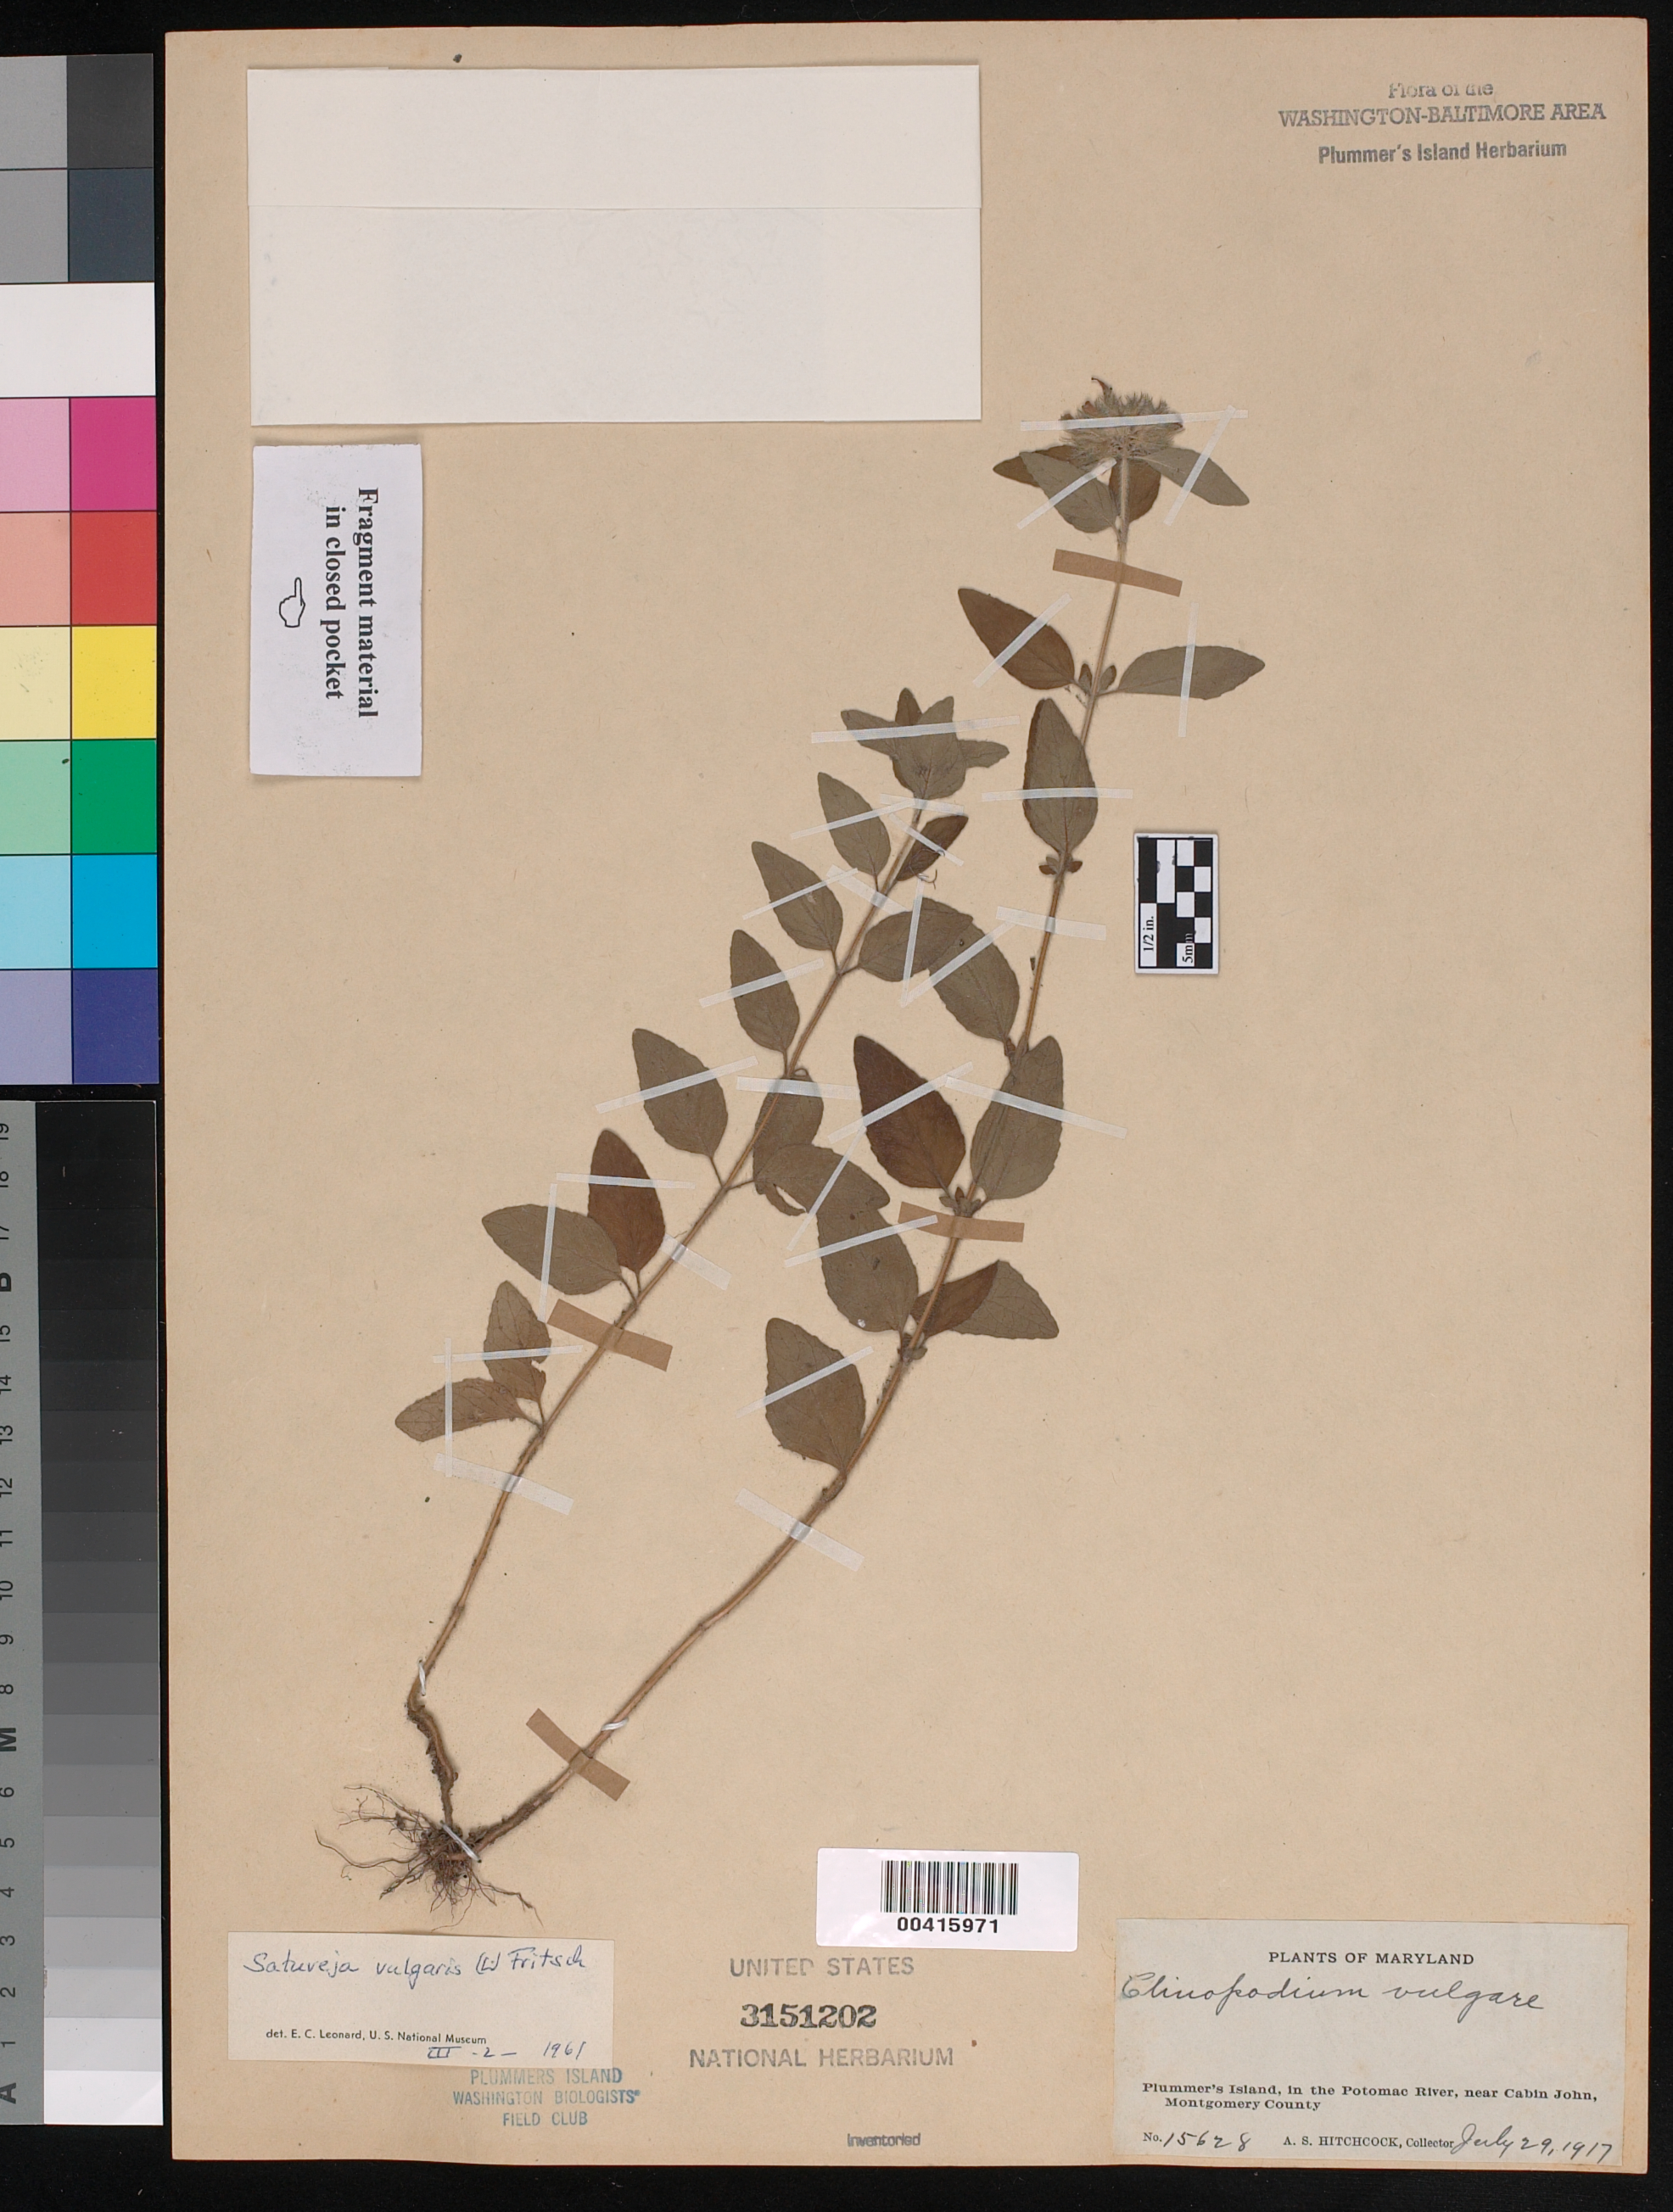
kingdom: Plantae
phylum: Tracheophyta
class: Magnoliopsida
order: Lamiales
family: Lamiaceae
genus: Clinopodium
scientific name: Clinopodium vulgare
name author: L.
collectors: A. S. Hitchcock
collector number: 15628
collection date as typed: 29 Jul 1917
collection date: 1917-07-29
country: United States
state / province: Maryland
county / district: Montgomery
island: Plummers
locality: Plummer's Island C. & O. Canal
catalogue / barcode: US 3151202